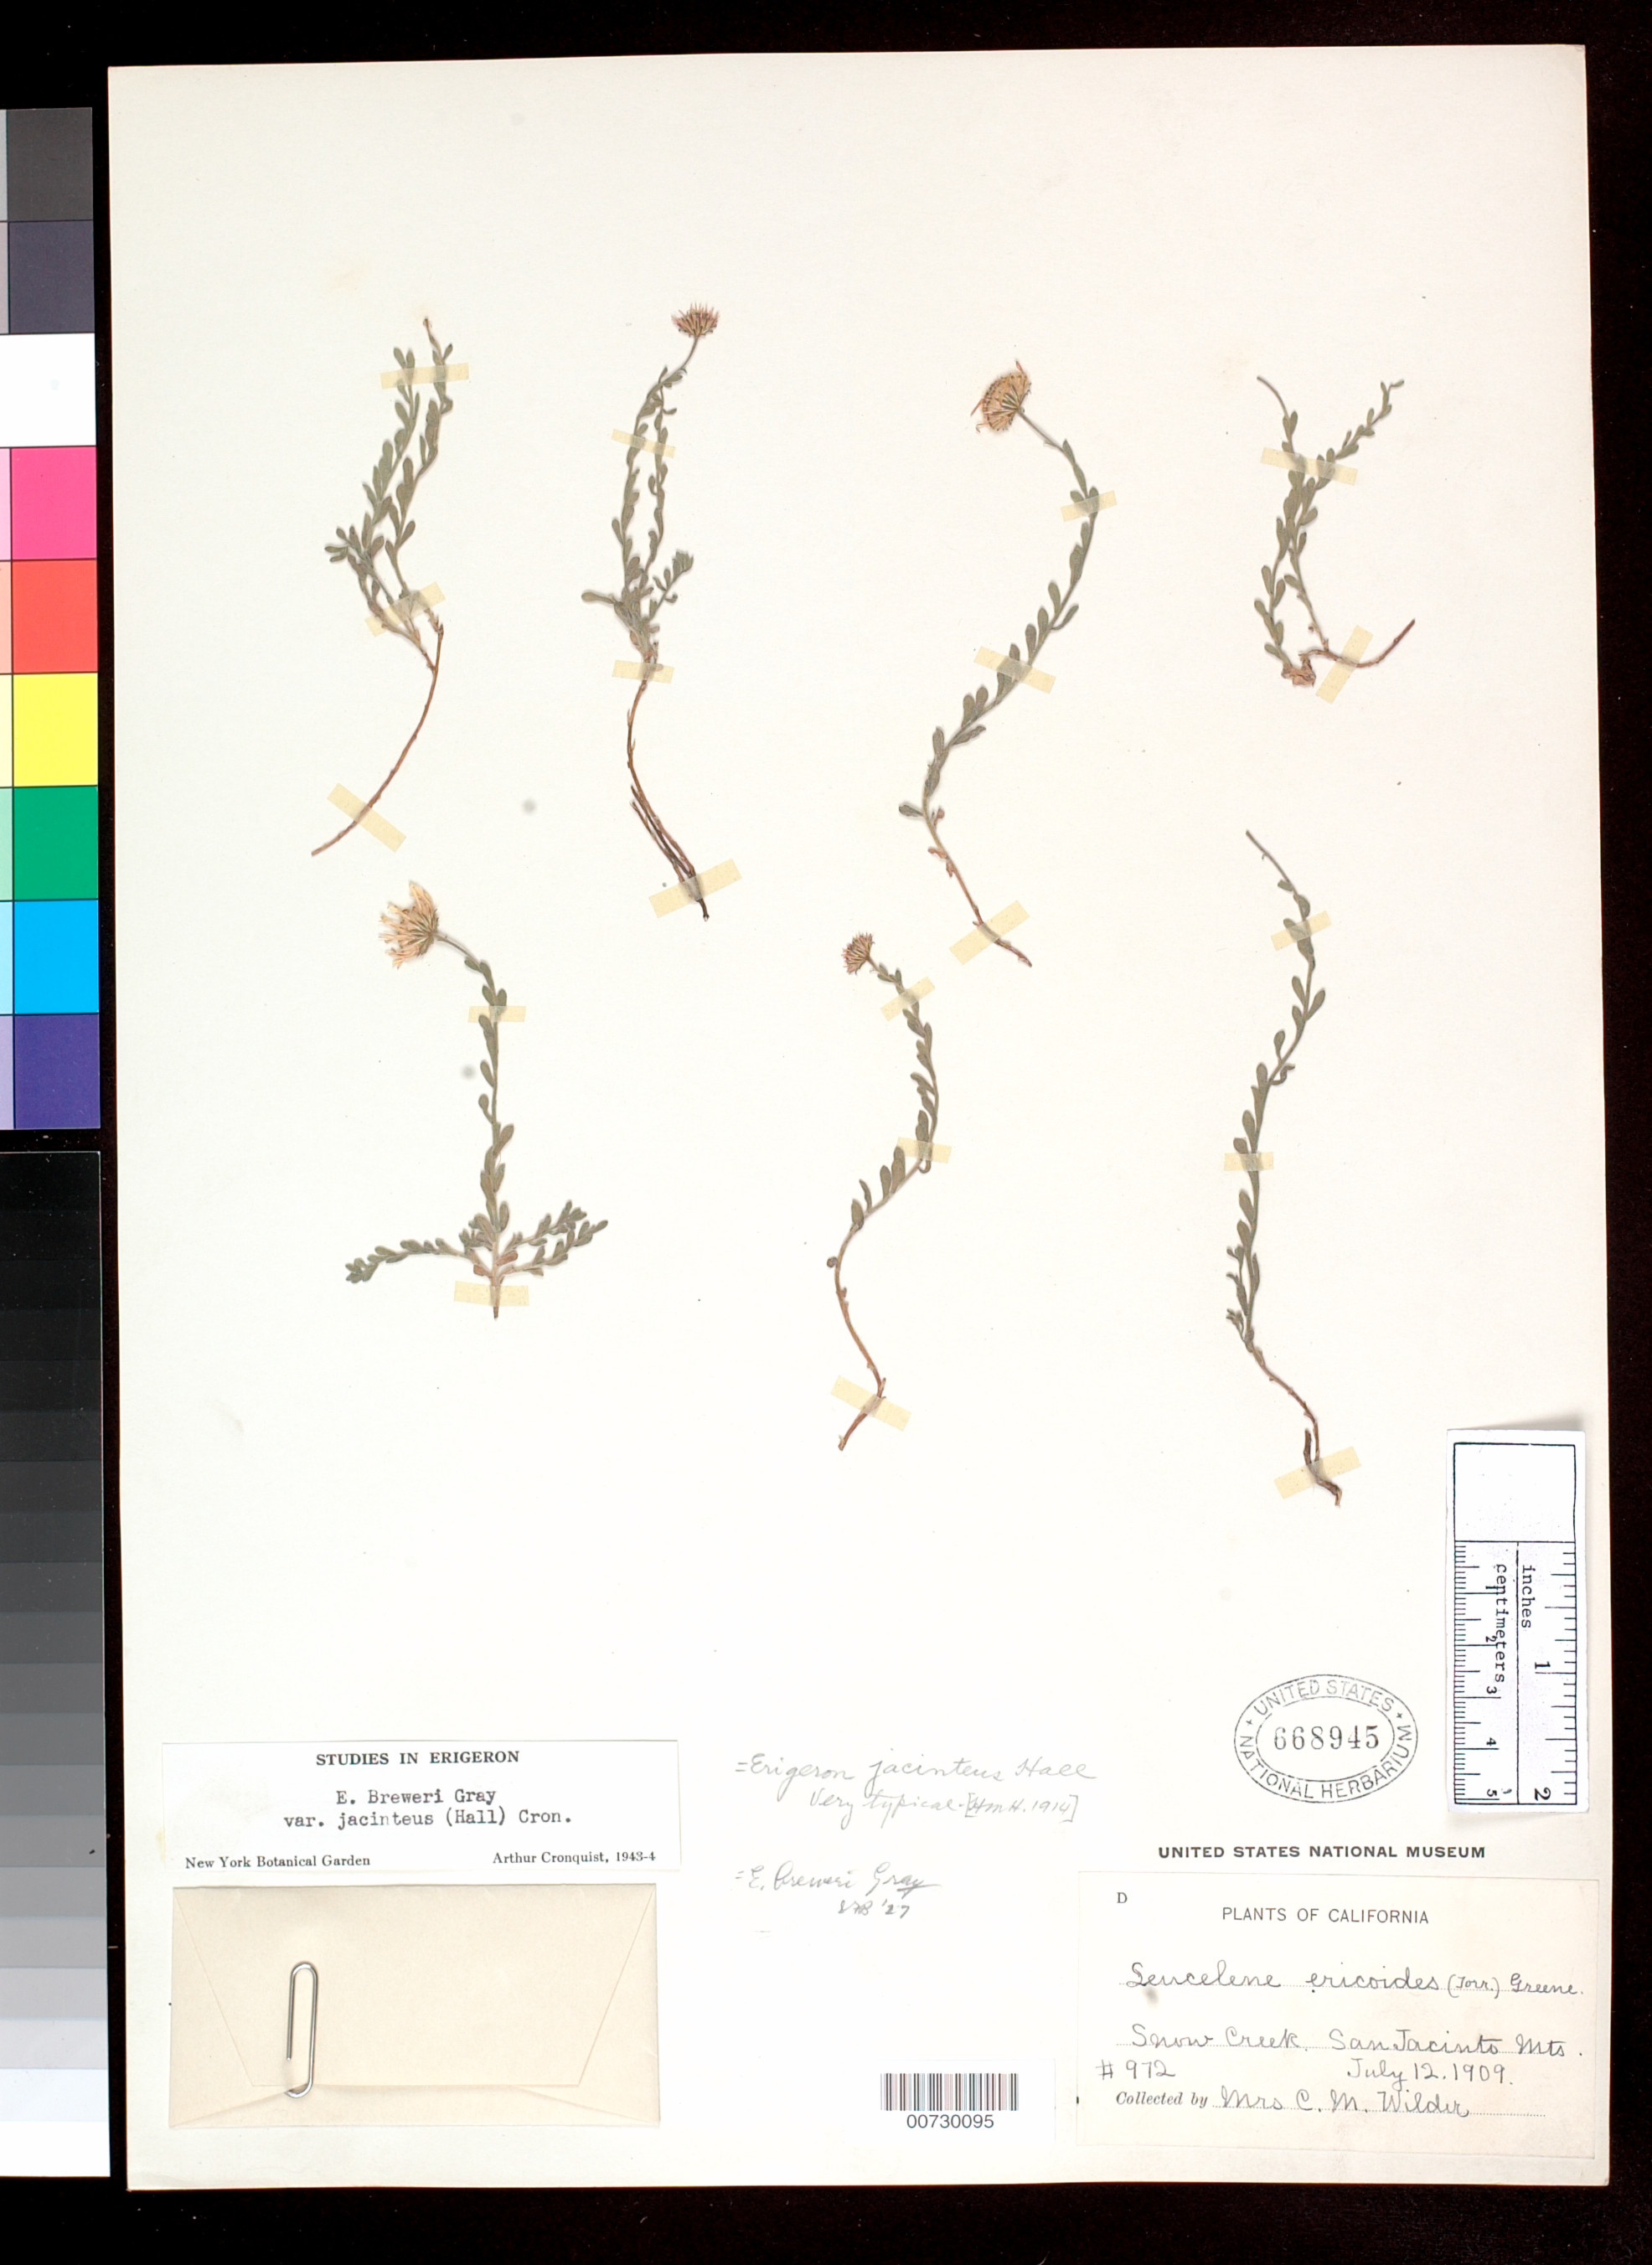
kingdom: Plantae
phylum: Tracheophyta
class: Magnoliopsida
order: Asterales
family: Asteraceae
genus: Erigeron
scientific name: Erigeron breweri var. jacinteus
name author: (H.M. Hall) Cronq.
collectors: C. Wilder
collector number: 972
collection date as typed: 12 Jul 1909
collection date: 1909-07-12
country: United States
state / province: California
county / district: Riverside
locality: Snow Creek. San Jacinto Mts.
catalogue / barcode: US 668945